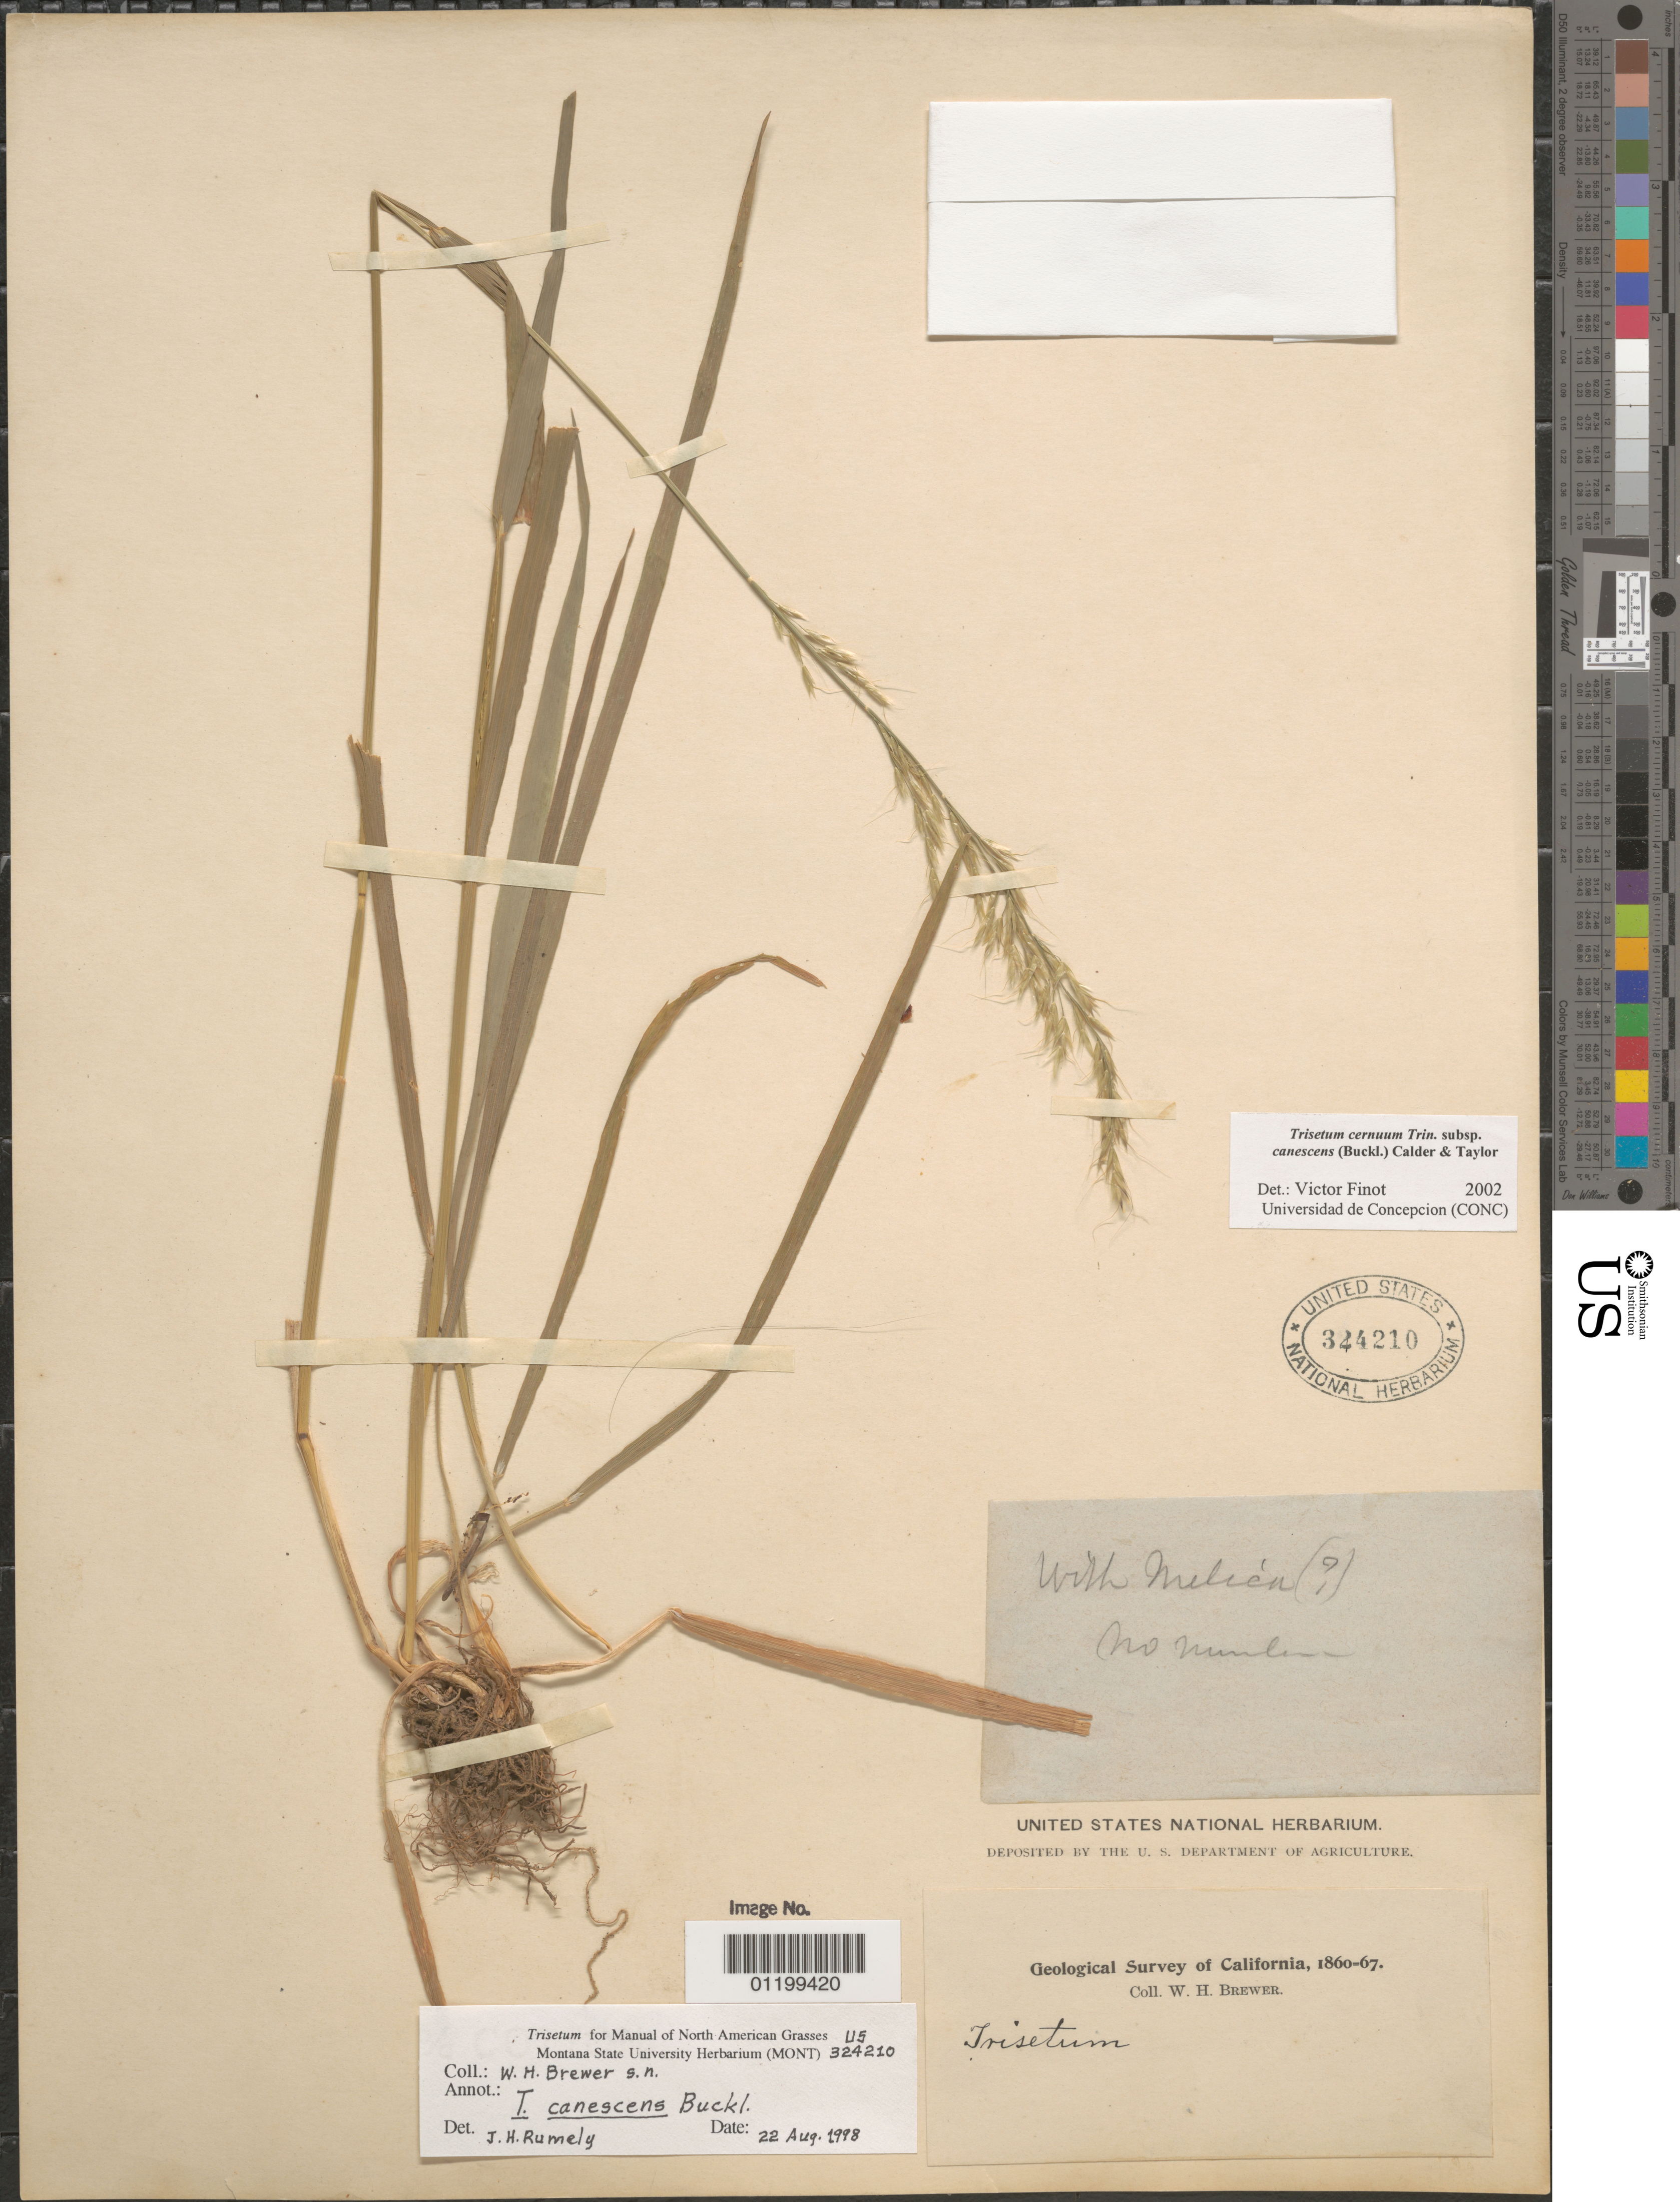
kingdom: Plantae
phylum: Tracheophyta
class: Liliopsida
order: Poales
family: Poaceae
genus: Graphephorum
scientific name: Graphephorum canescens ined.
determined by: Poaceae Reorganization Project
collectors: W. H. Brewer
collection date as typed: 1860 to -- --- 1867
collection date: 1860/1867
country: United States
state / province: California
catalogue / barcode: US 344210